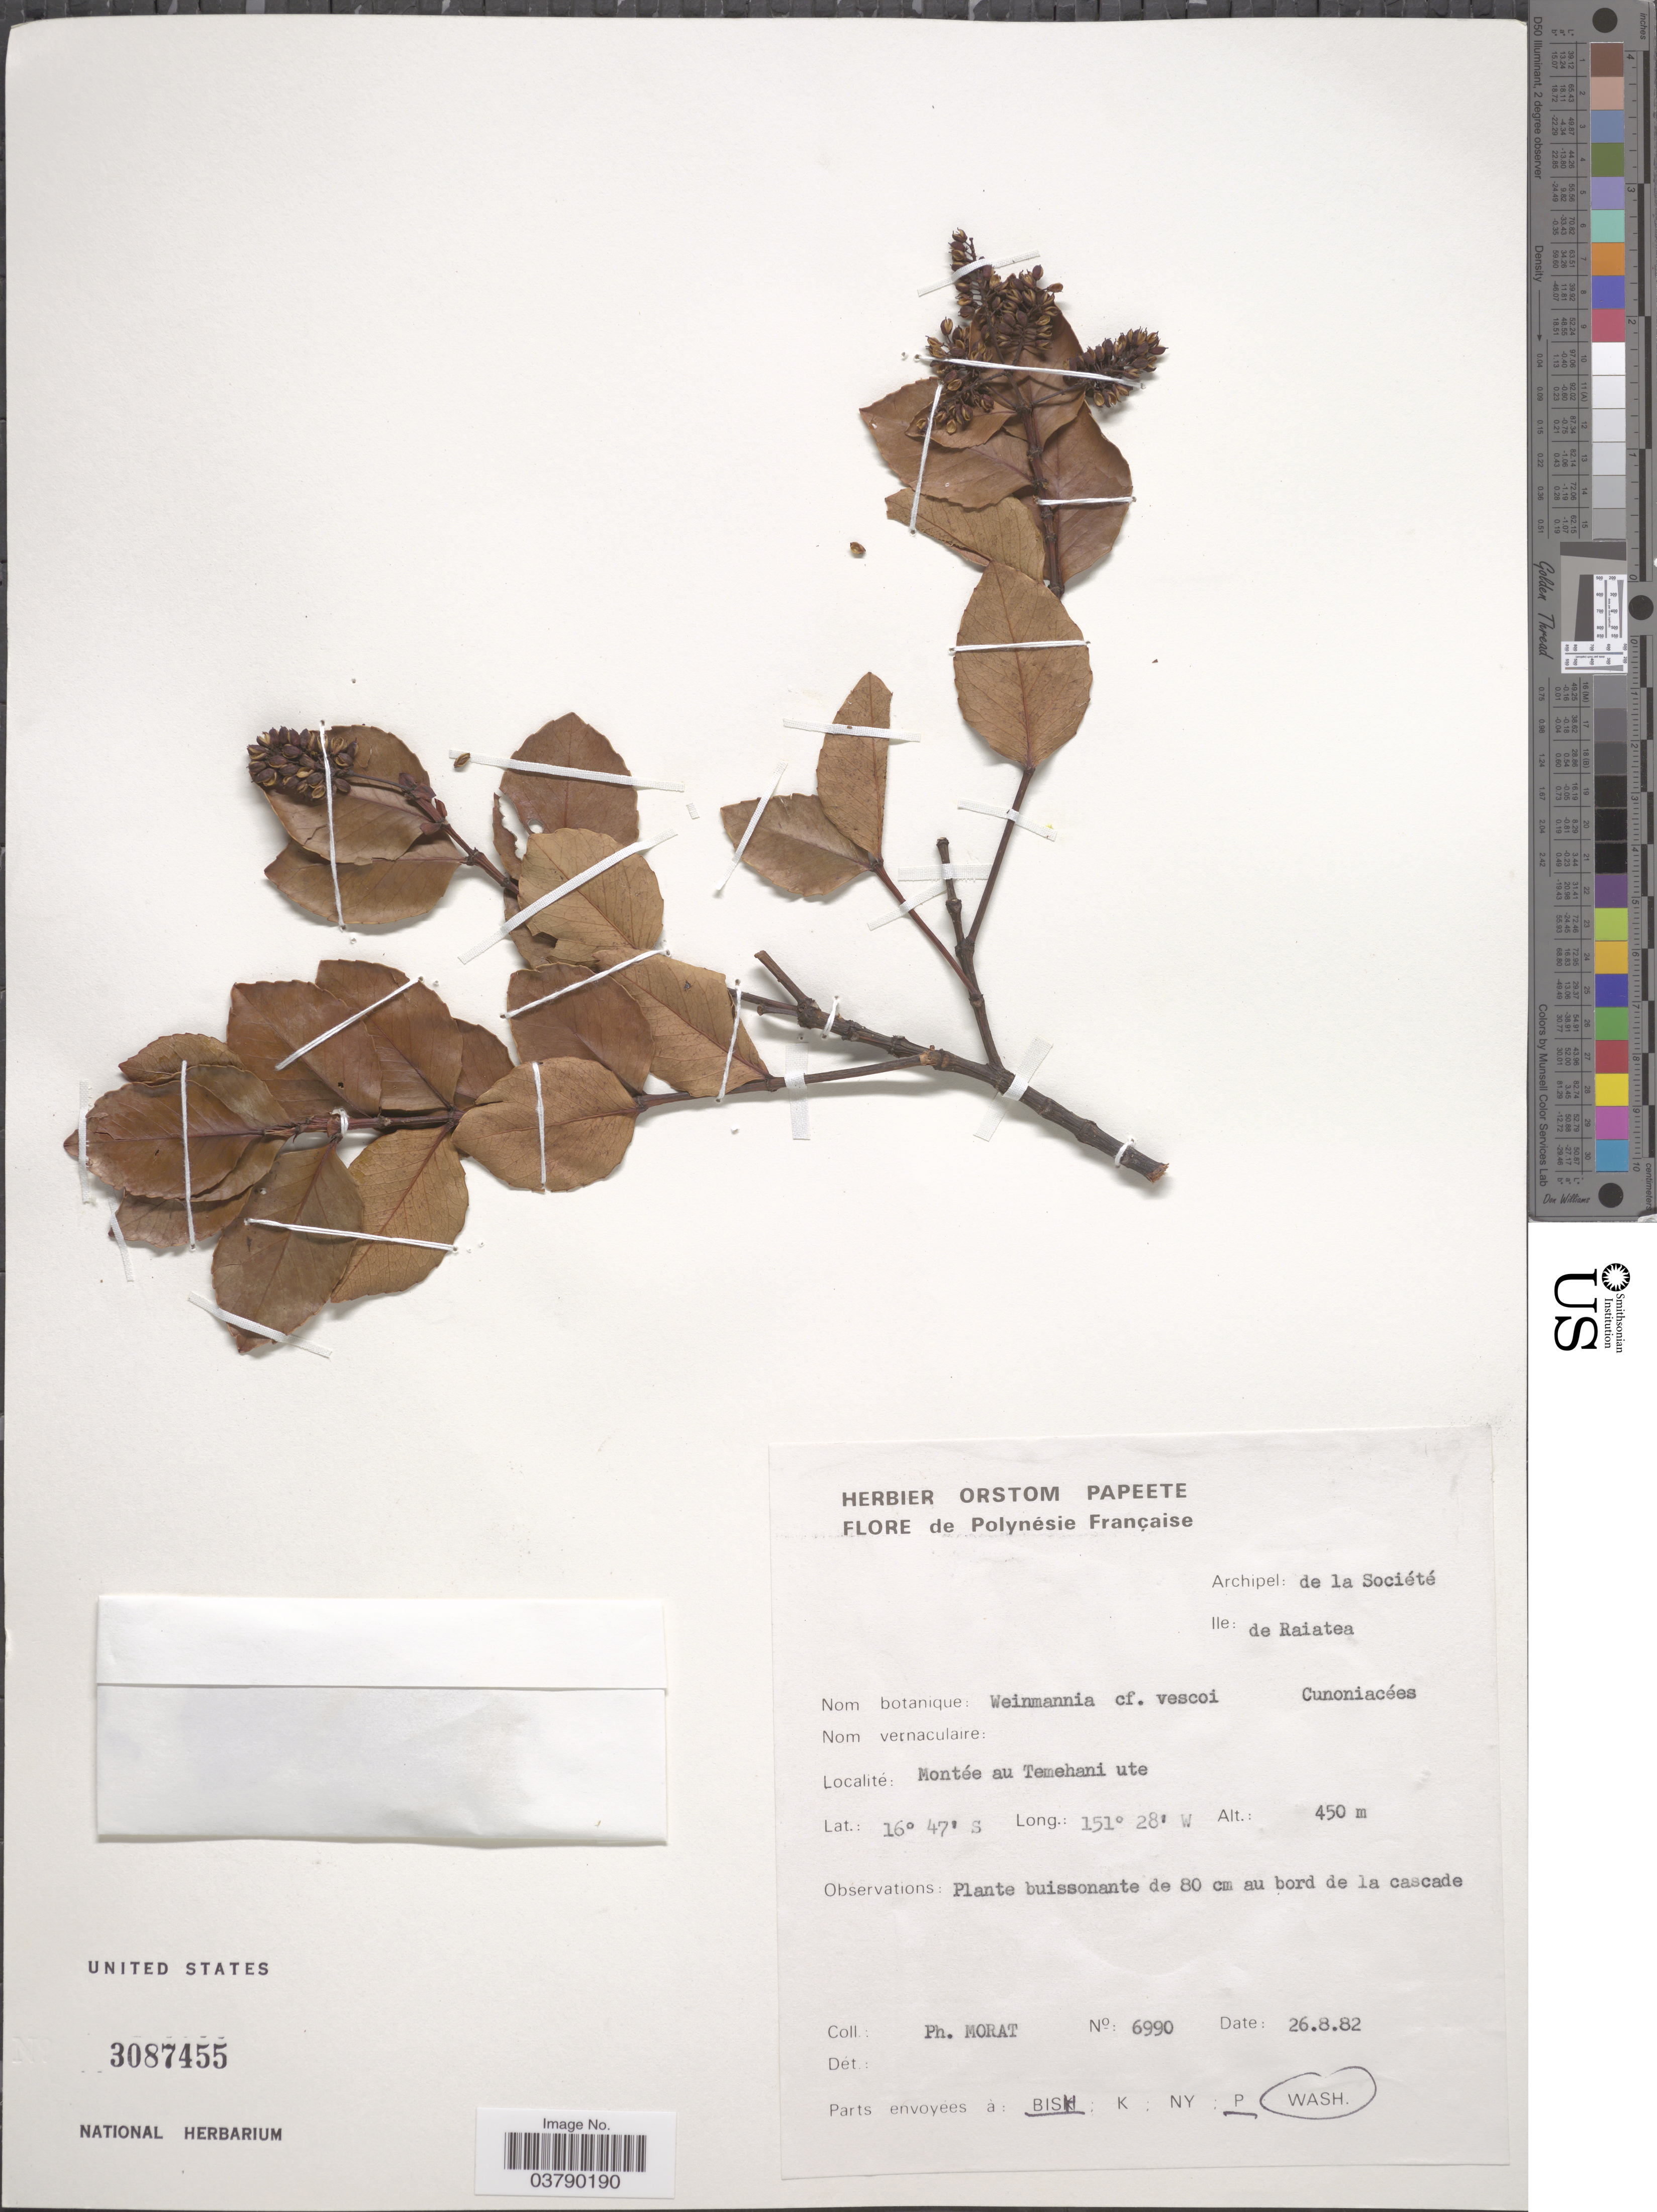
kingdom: Plantae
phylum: Tracheophyta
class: Magnoliopsida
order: Oxalidales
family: Cunoniaceae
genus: Pterophylla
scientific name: Pterophylla vescoi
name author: (Drake) Pillon & H.C. Hopkins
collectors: P. Morat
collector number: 6990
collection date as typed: Transcribed d/m/y: 26/8/82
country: French Polynesia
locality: Polynésie Française. Archipel: de la Société. Ile: de Raiatea. Montée au Temehani ute.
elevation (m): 450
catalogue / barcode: US 3087455